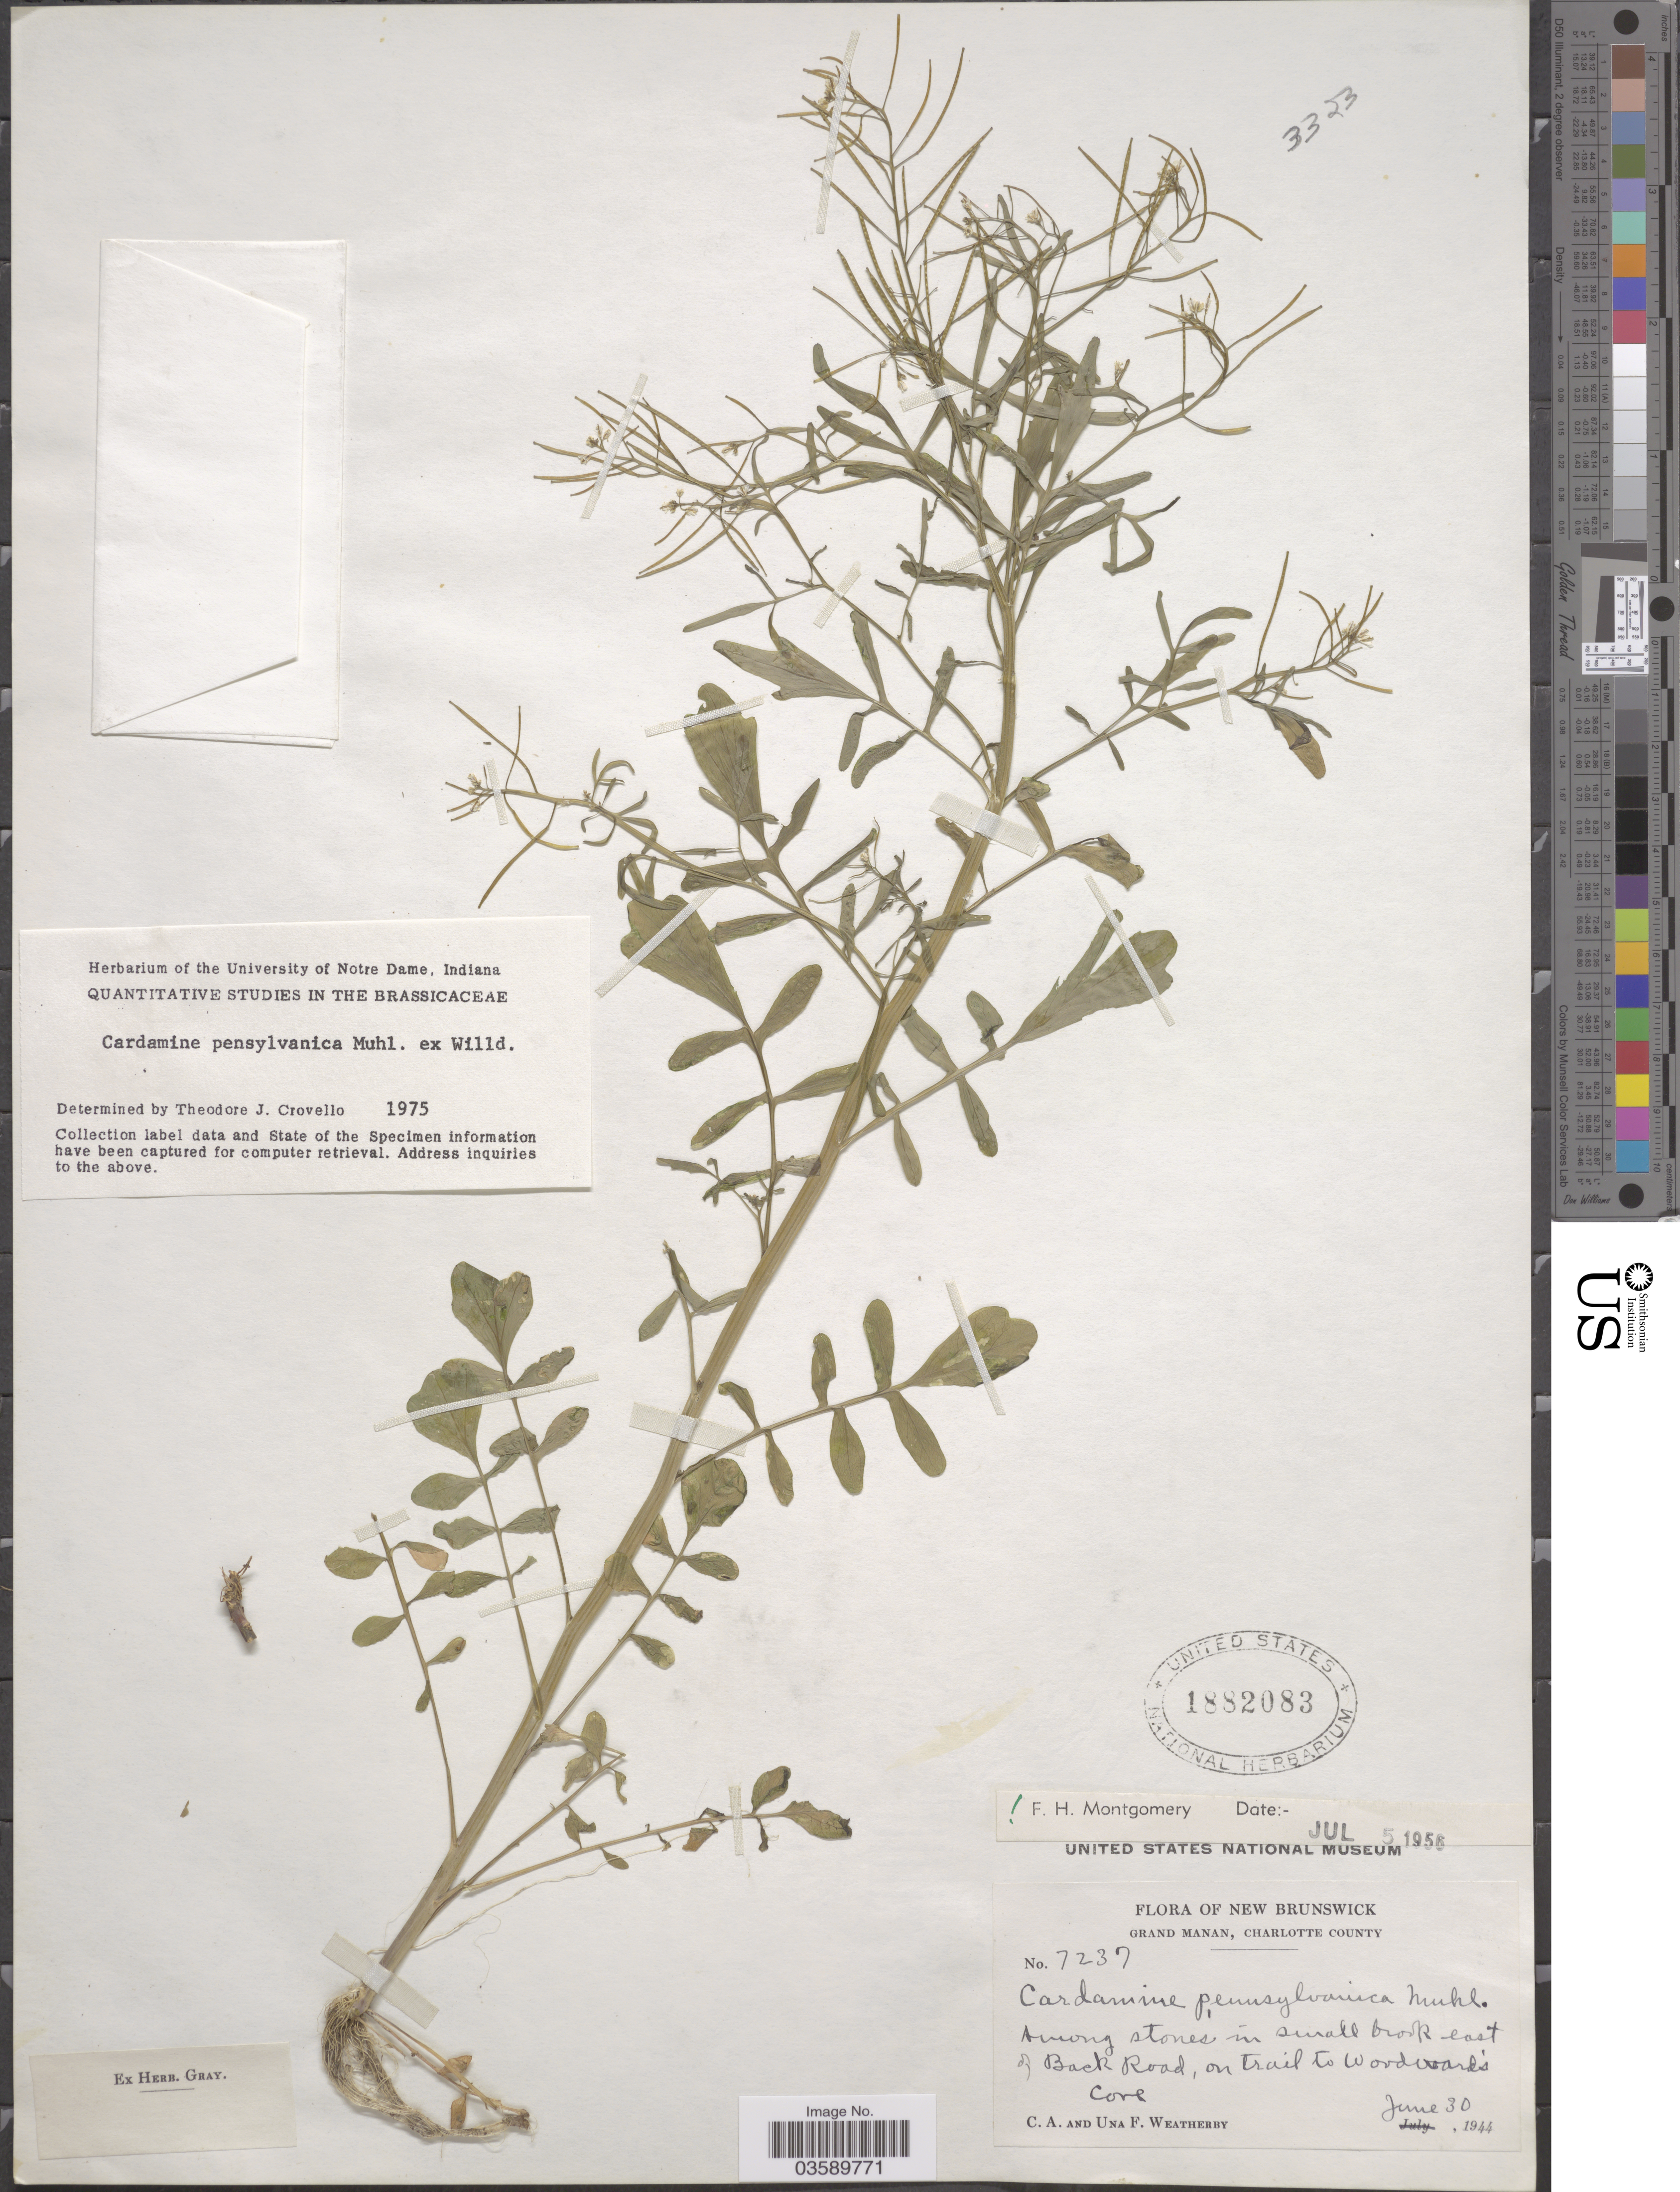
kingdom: Plantae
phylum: Tracheophyta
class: Magnoliopsida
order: Brassicales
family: Brassicaceae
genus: Cardamine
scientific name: Cardamine pensylvanica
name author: Muhl. ex Willd.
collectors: C. A. Weatherby & U. Weatherby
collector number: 7237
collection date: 1944-06-30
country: Canada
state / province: New Brunswick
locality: Grand Manan, Charlotte County. In small brook east of Back Road, on trail to Woodworks Cove.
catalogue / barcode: US 1882083